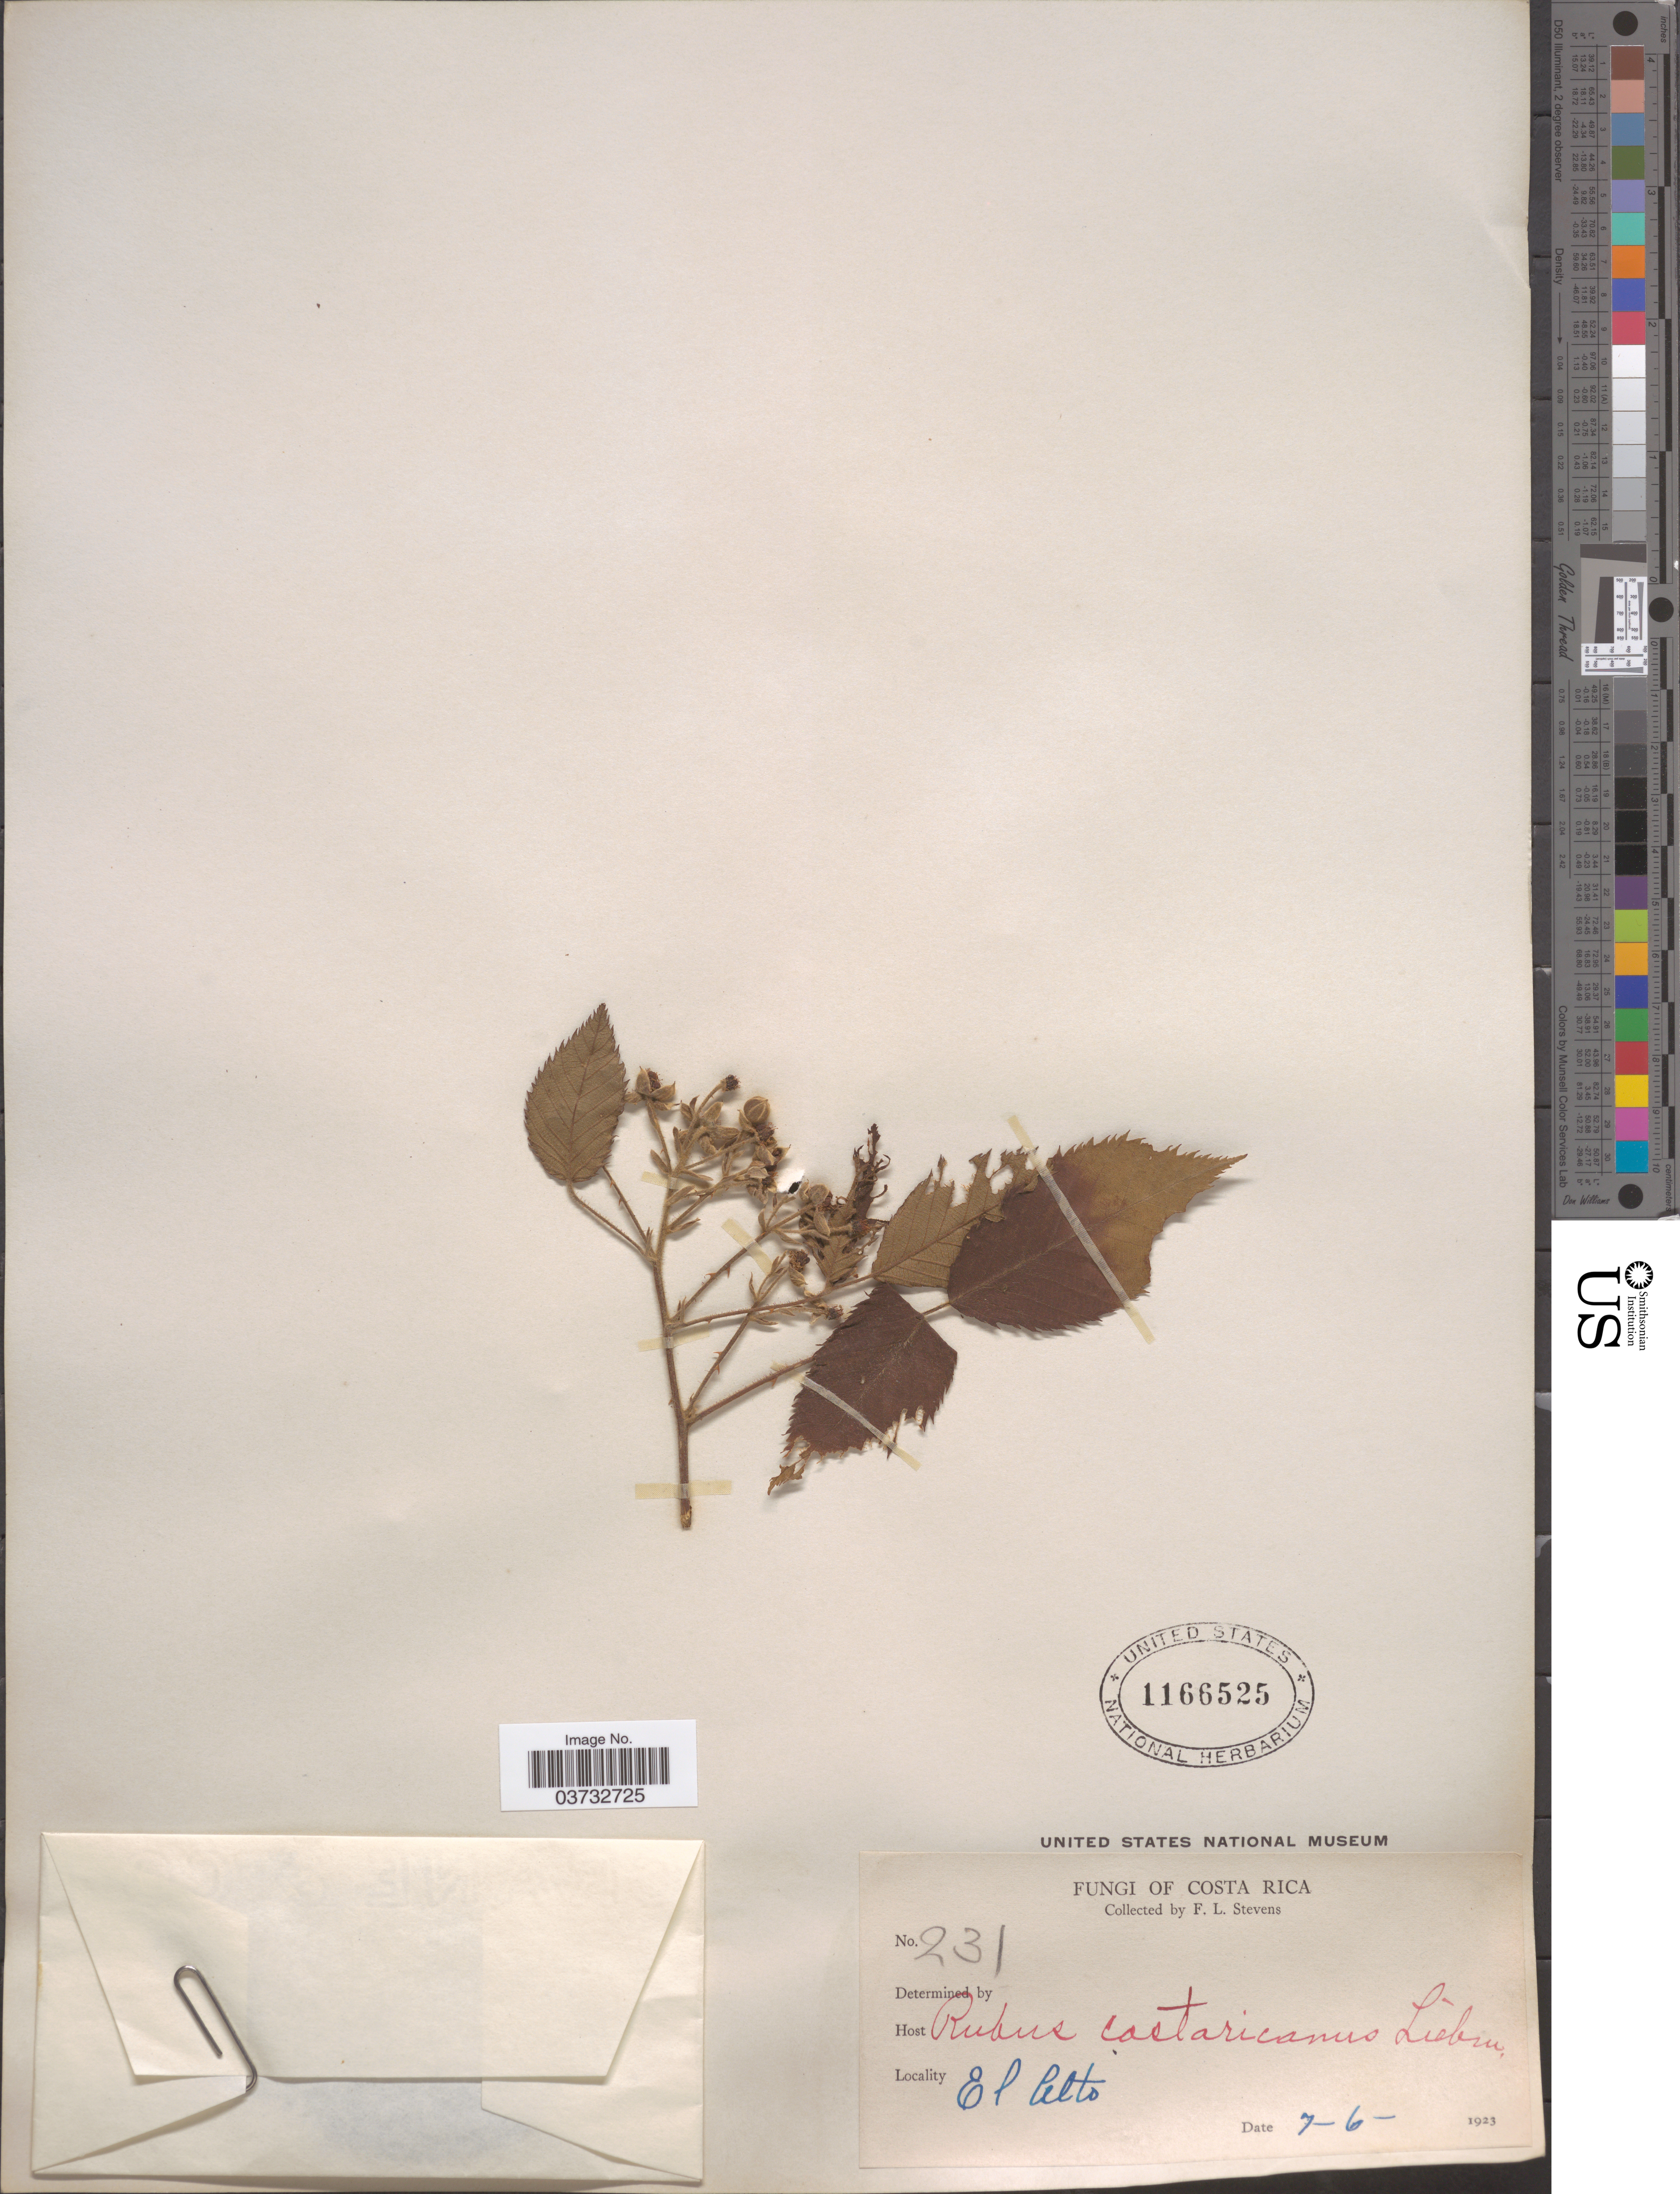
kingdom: Plantae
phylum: Tracheophyta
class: Magnoliopsida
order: Rosales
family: Rosaceae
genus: Rubus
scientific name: Rubus abundus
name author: Rydb.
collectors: F. L. Stevens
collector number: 231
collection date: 1923-06-07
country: Costa Rica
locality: El Celto.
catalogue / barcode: US 1166525